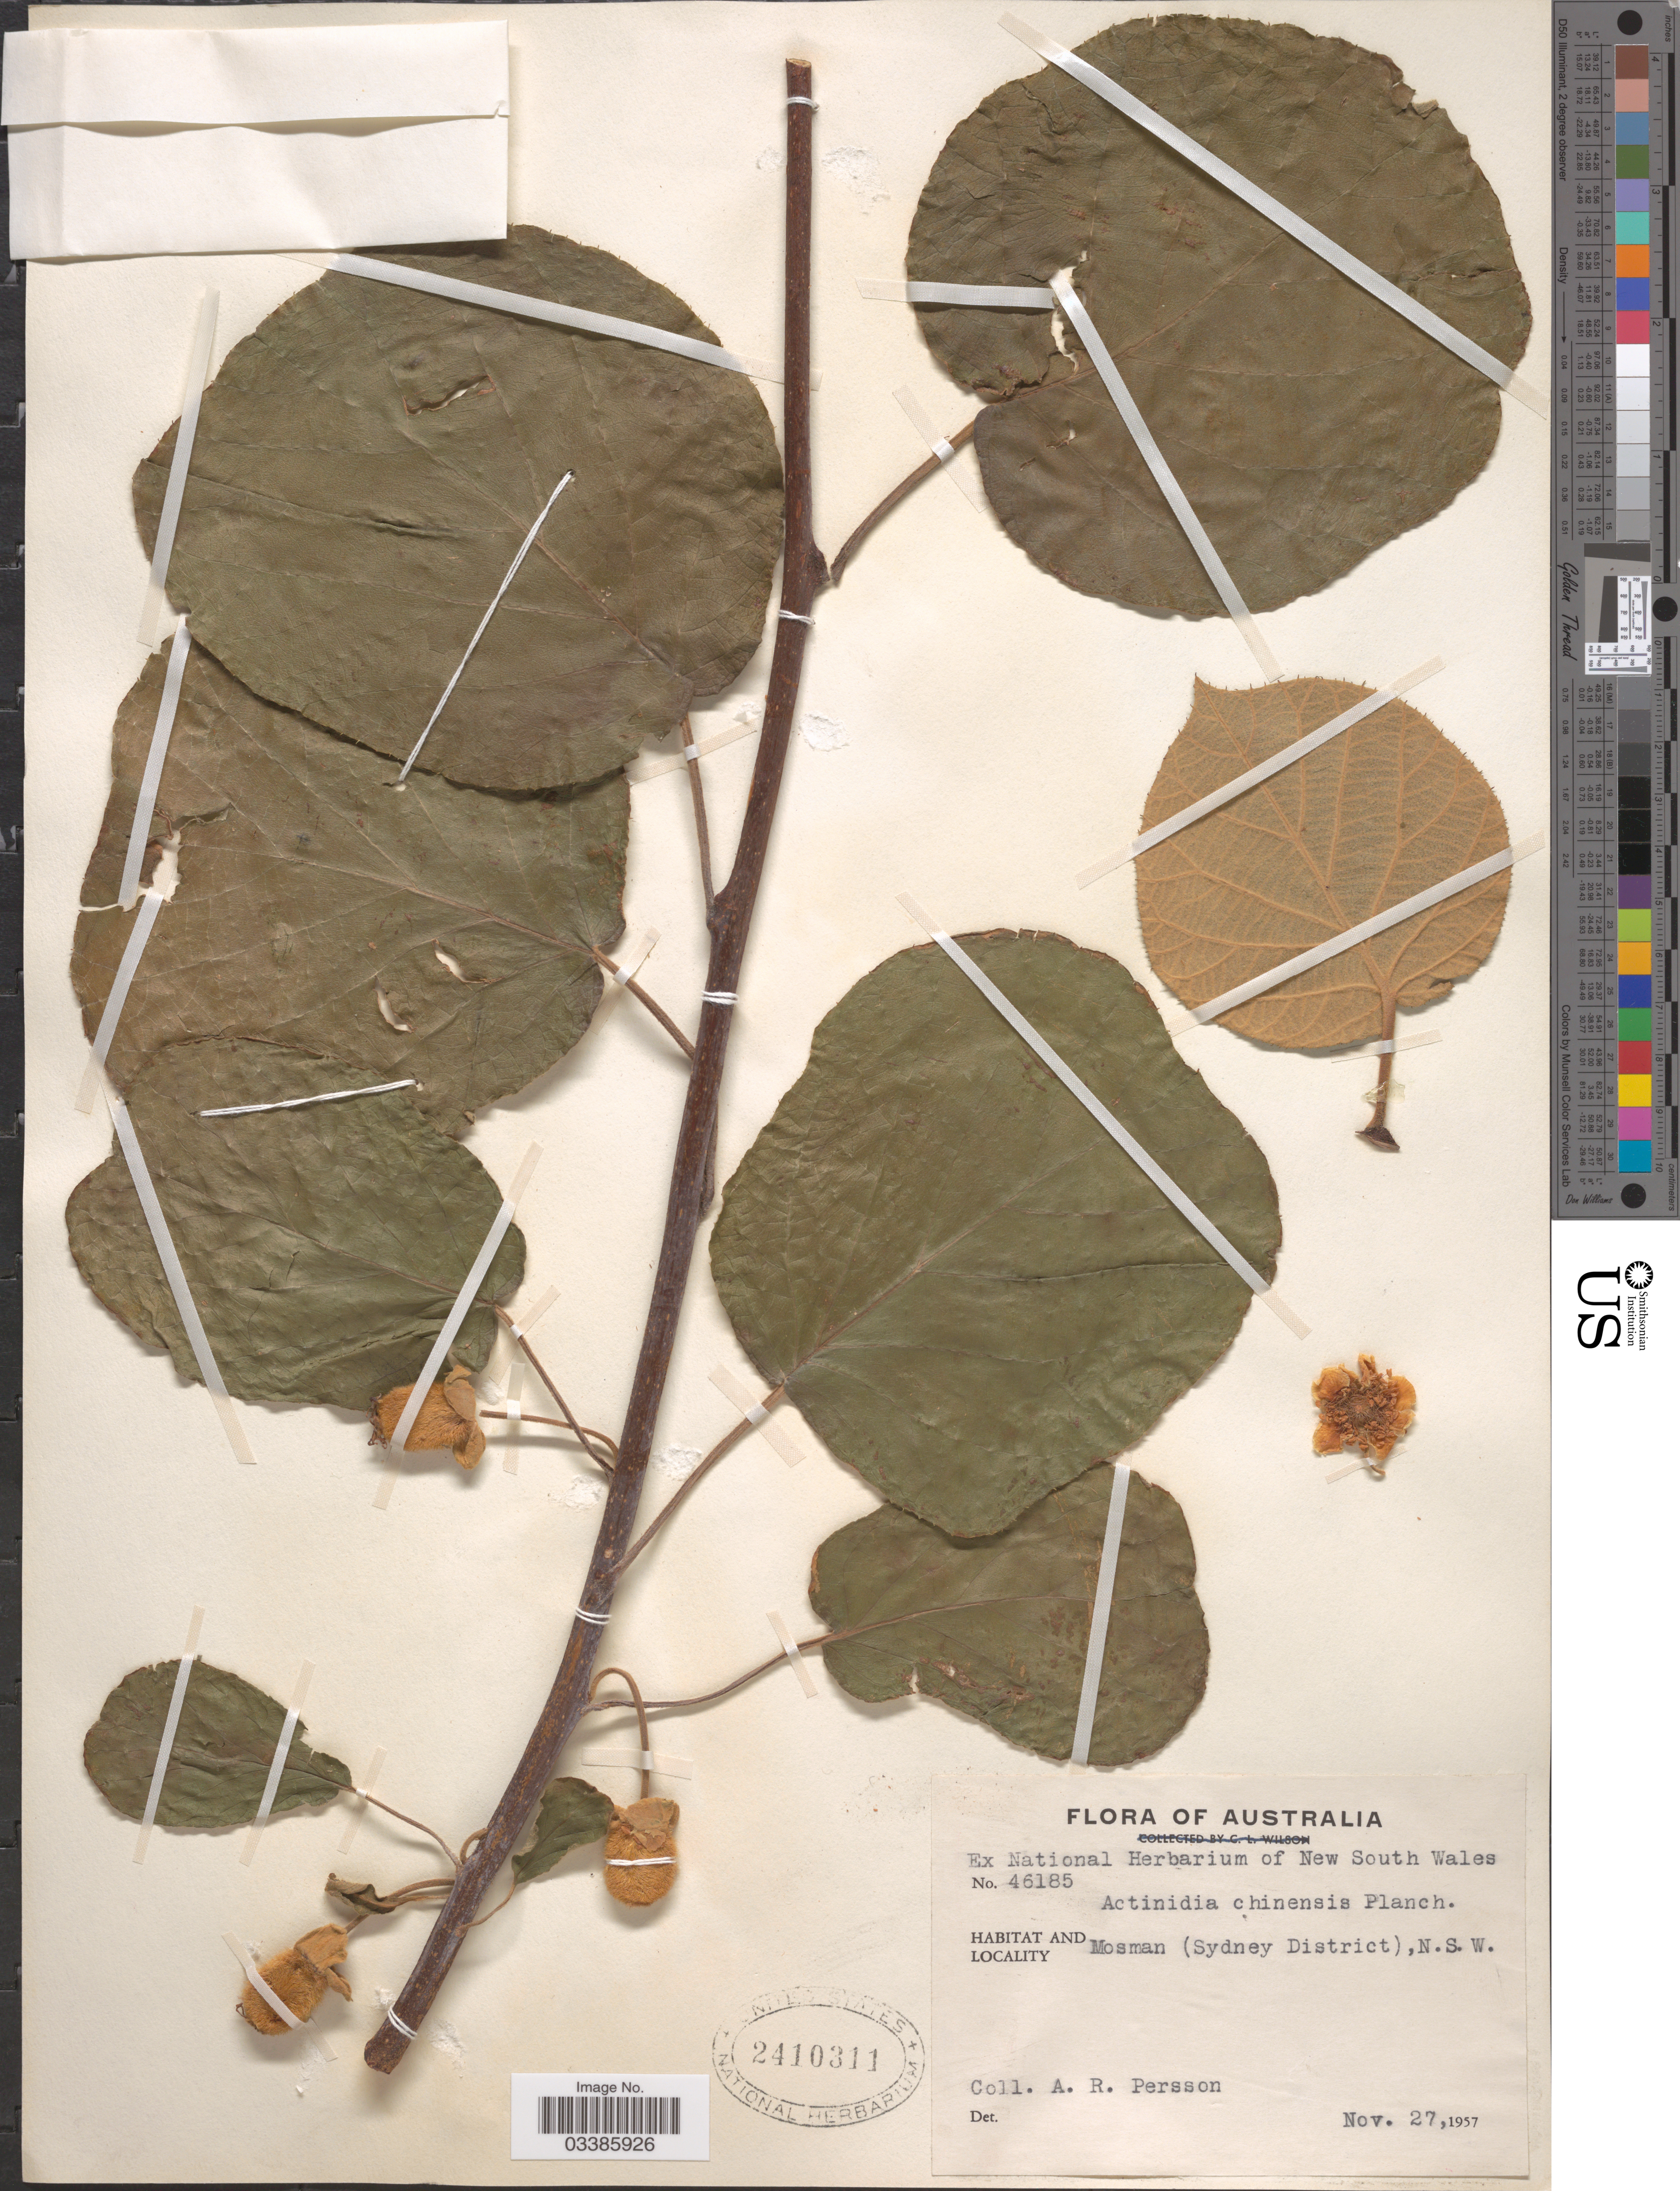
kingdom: Plantae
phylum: Tracheophyta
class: Magnoliopsida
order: Ericales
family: Actinidiaceae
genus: Actinidia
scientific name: Actinidia chinensis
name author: Planch.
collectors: A. Persson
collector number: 46185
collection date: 1957-11-27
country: Australia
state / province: New South Wales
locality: Mosman (Sydney District).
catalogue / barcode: US 2410311